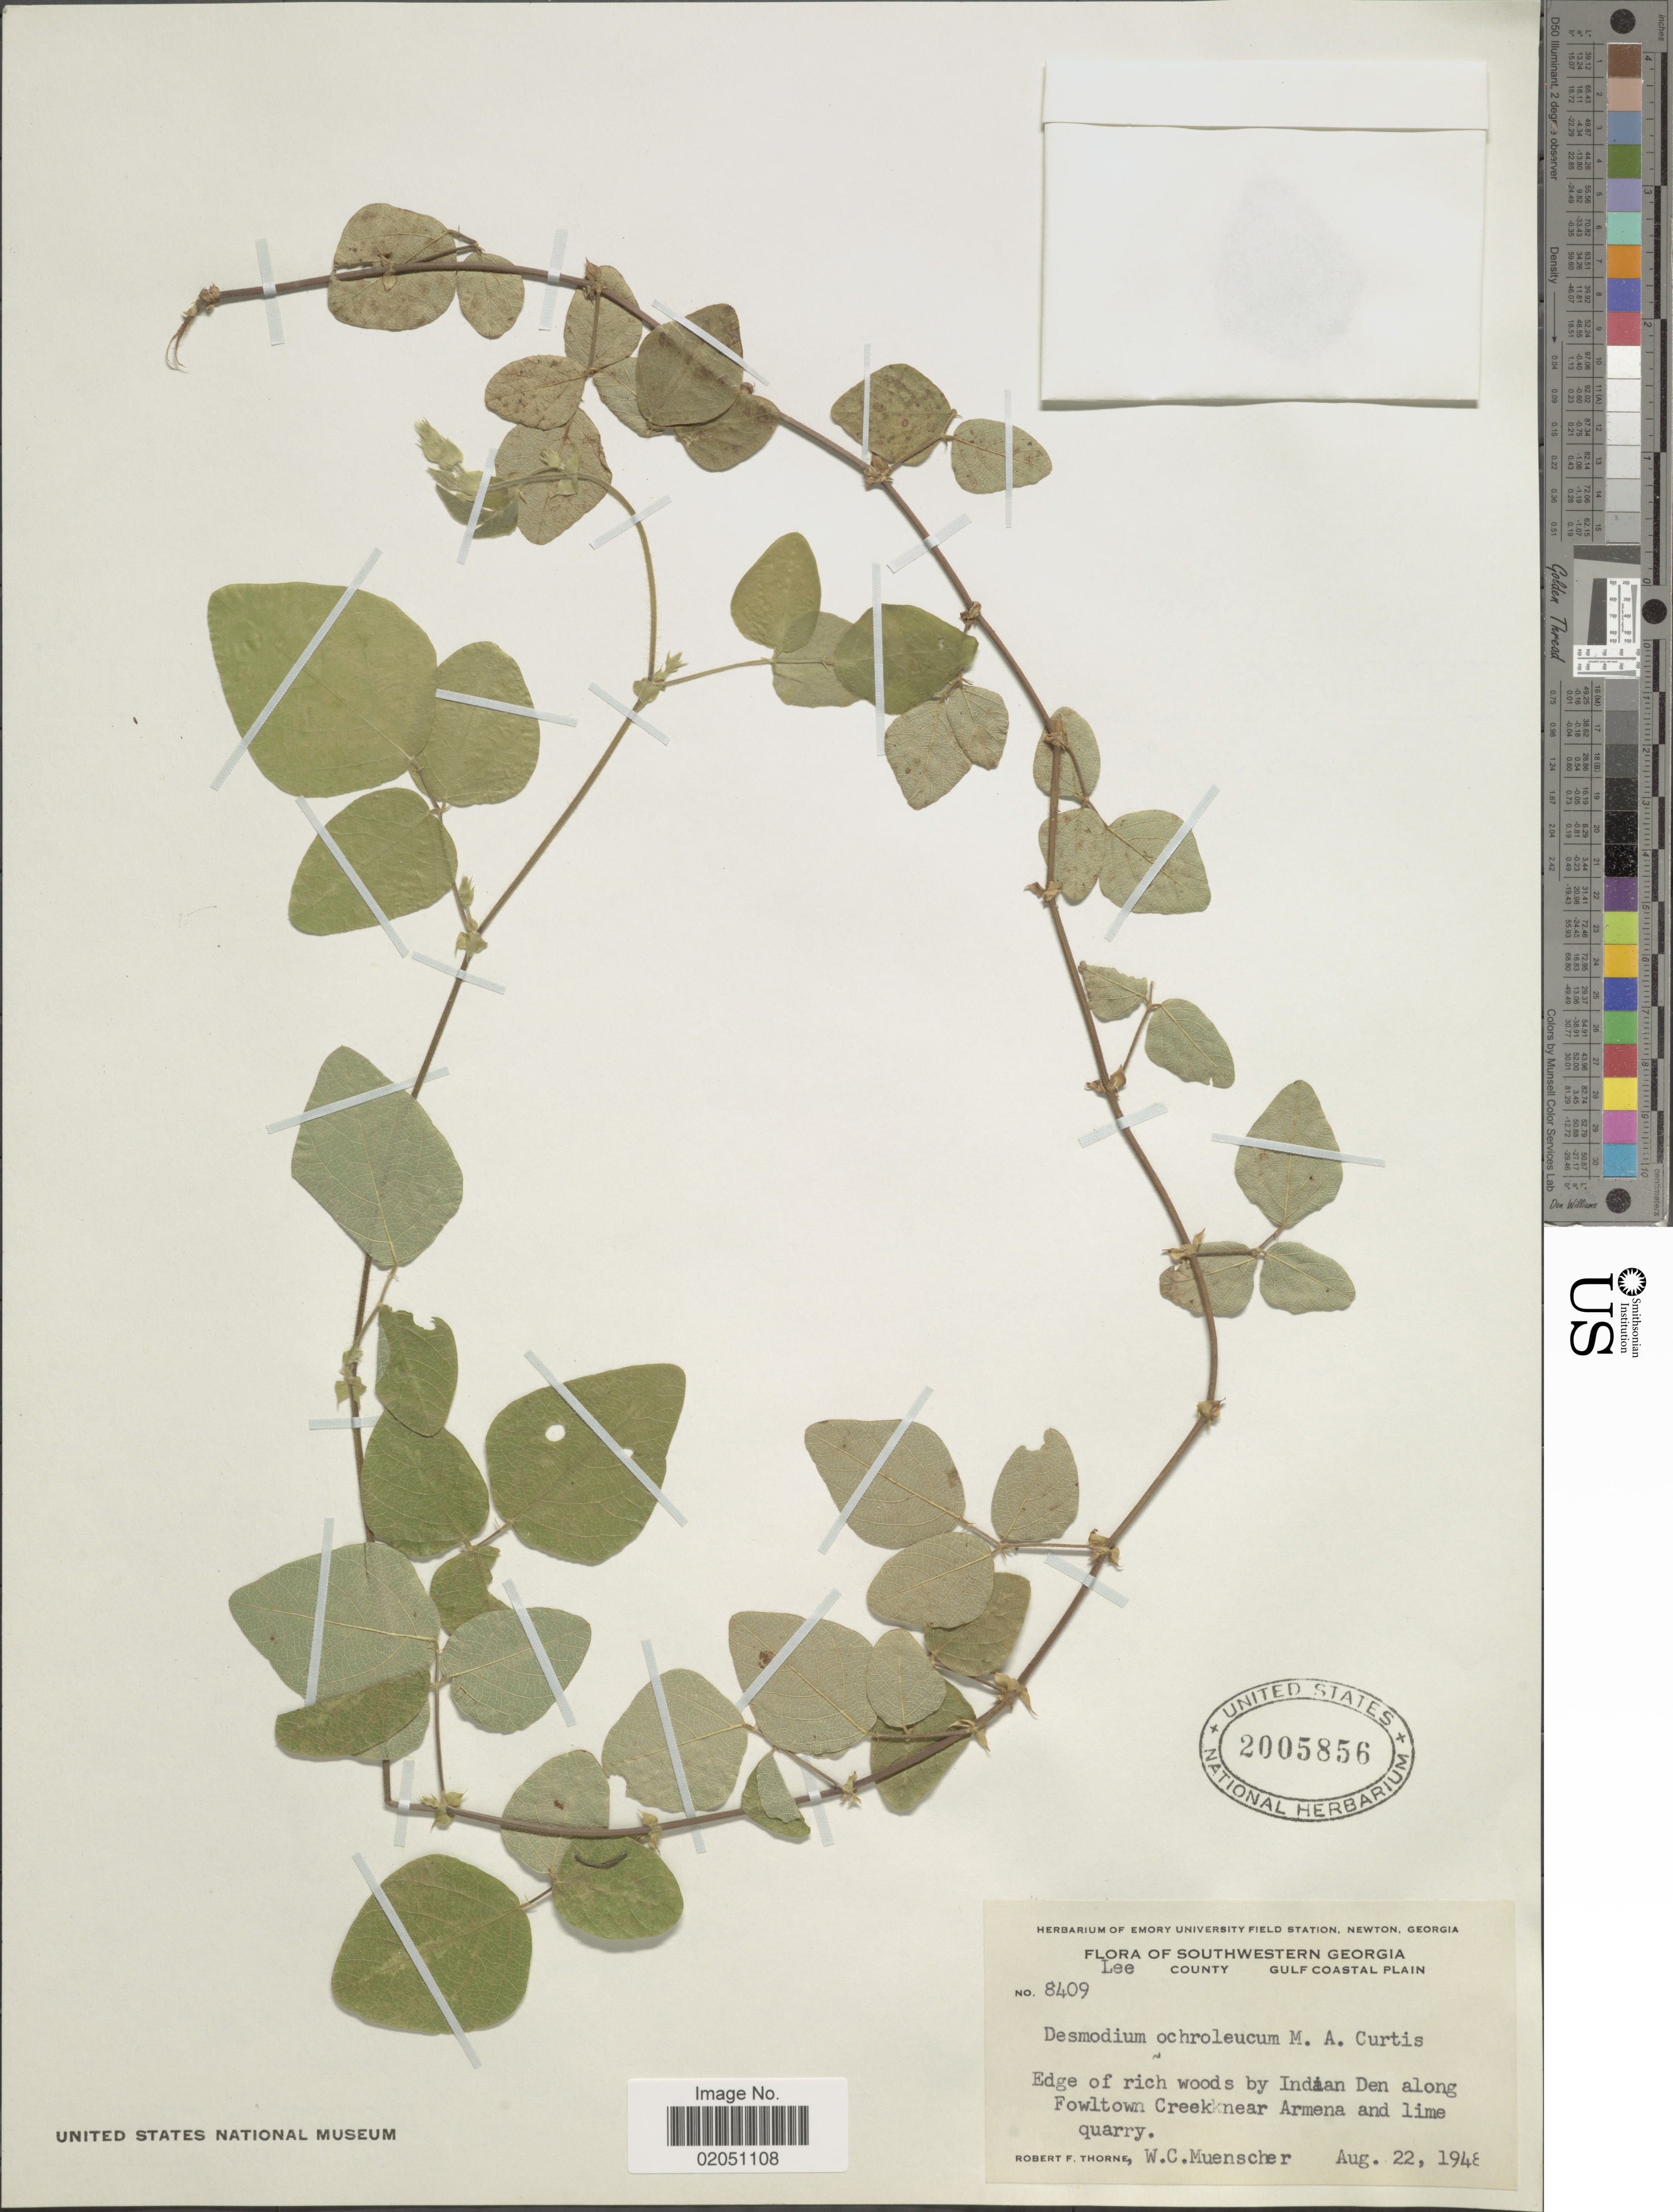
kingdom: Plantae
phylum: Tracheophyta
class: Magnoliopsida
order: Fabales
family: Fabaceae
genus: Desmodium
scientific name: Desmodium ochroleucum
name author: M.A. Curtis ex Canby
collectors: R. F. Thorne & W. Muenscher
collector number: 8409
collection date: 1948-08-22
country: United States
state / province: Georgia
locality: Southwestern Georgia, Lee County, Gulf Coastal Plain, Edge of rich woods by Indian Den along Fowltown Creek Armena and lime quarry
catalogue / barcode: US 2005856